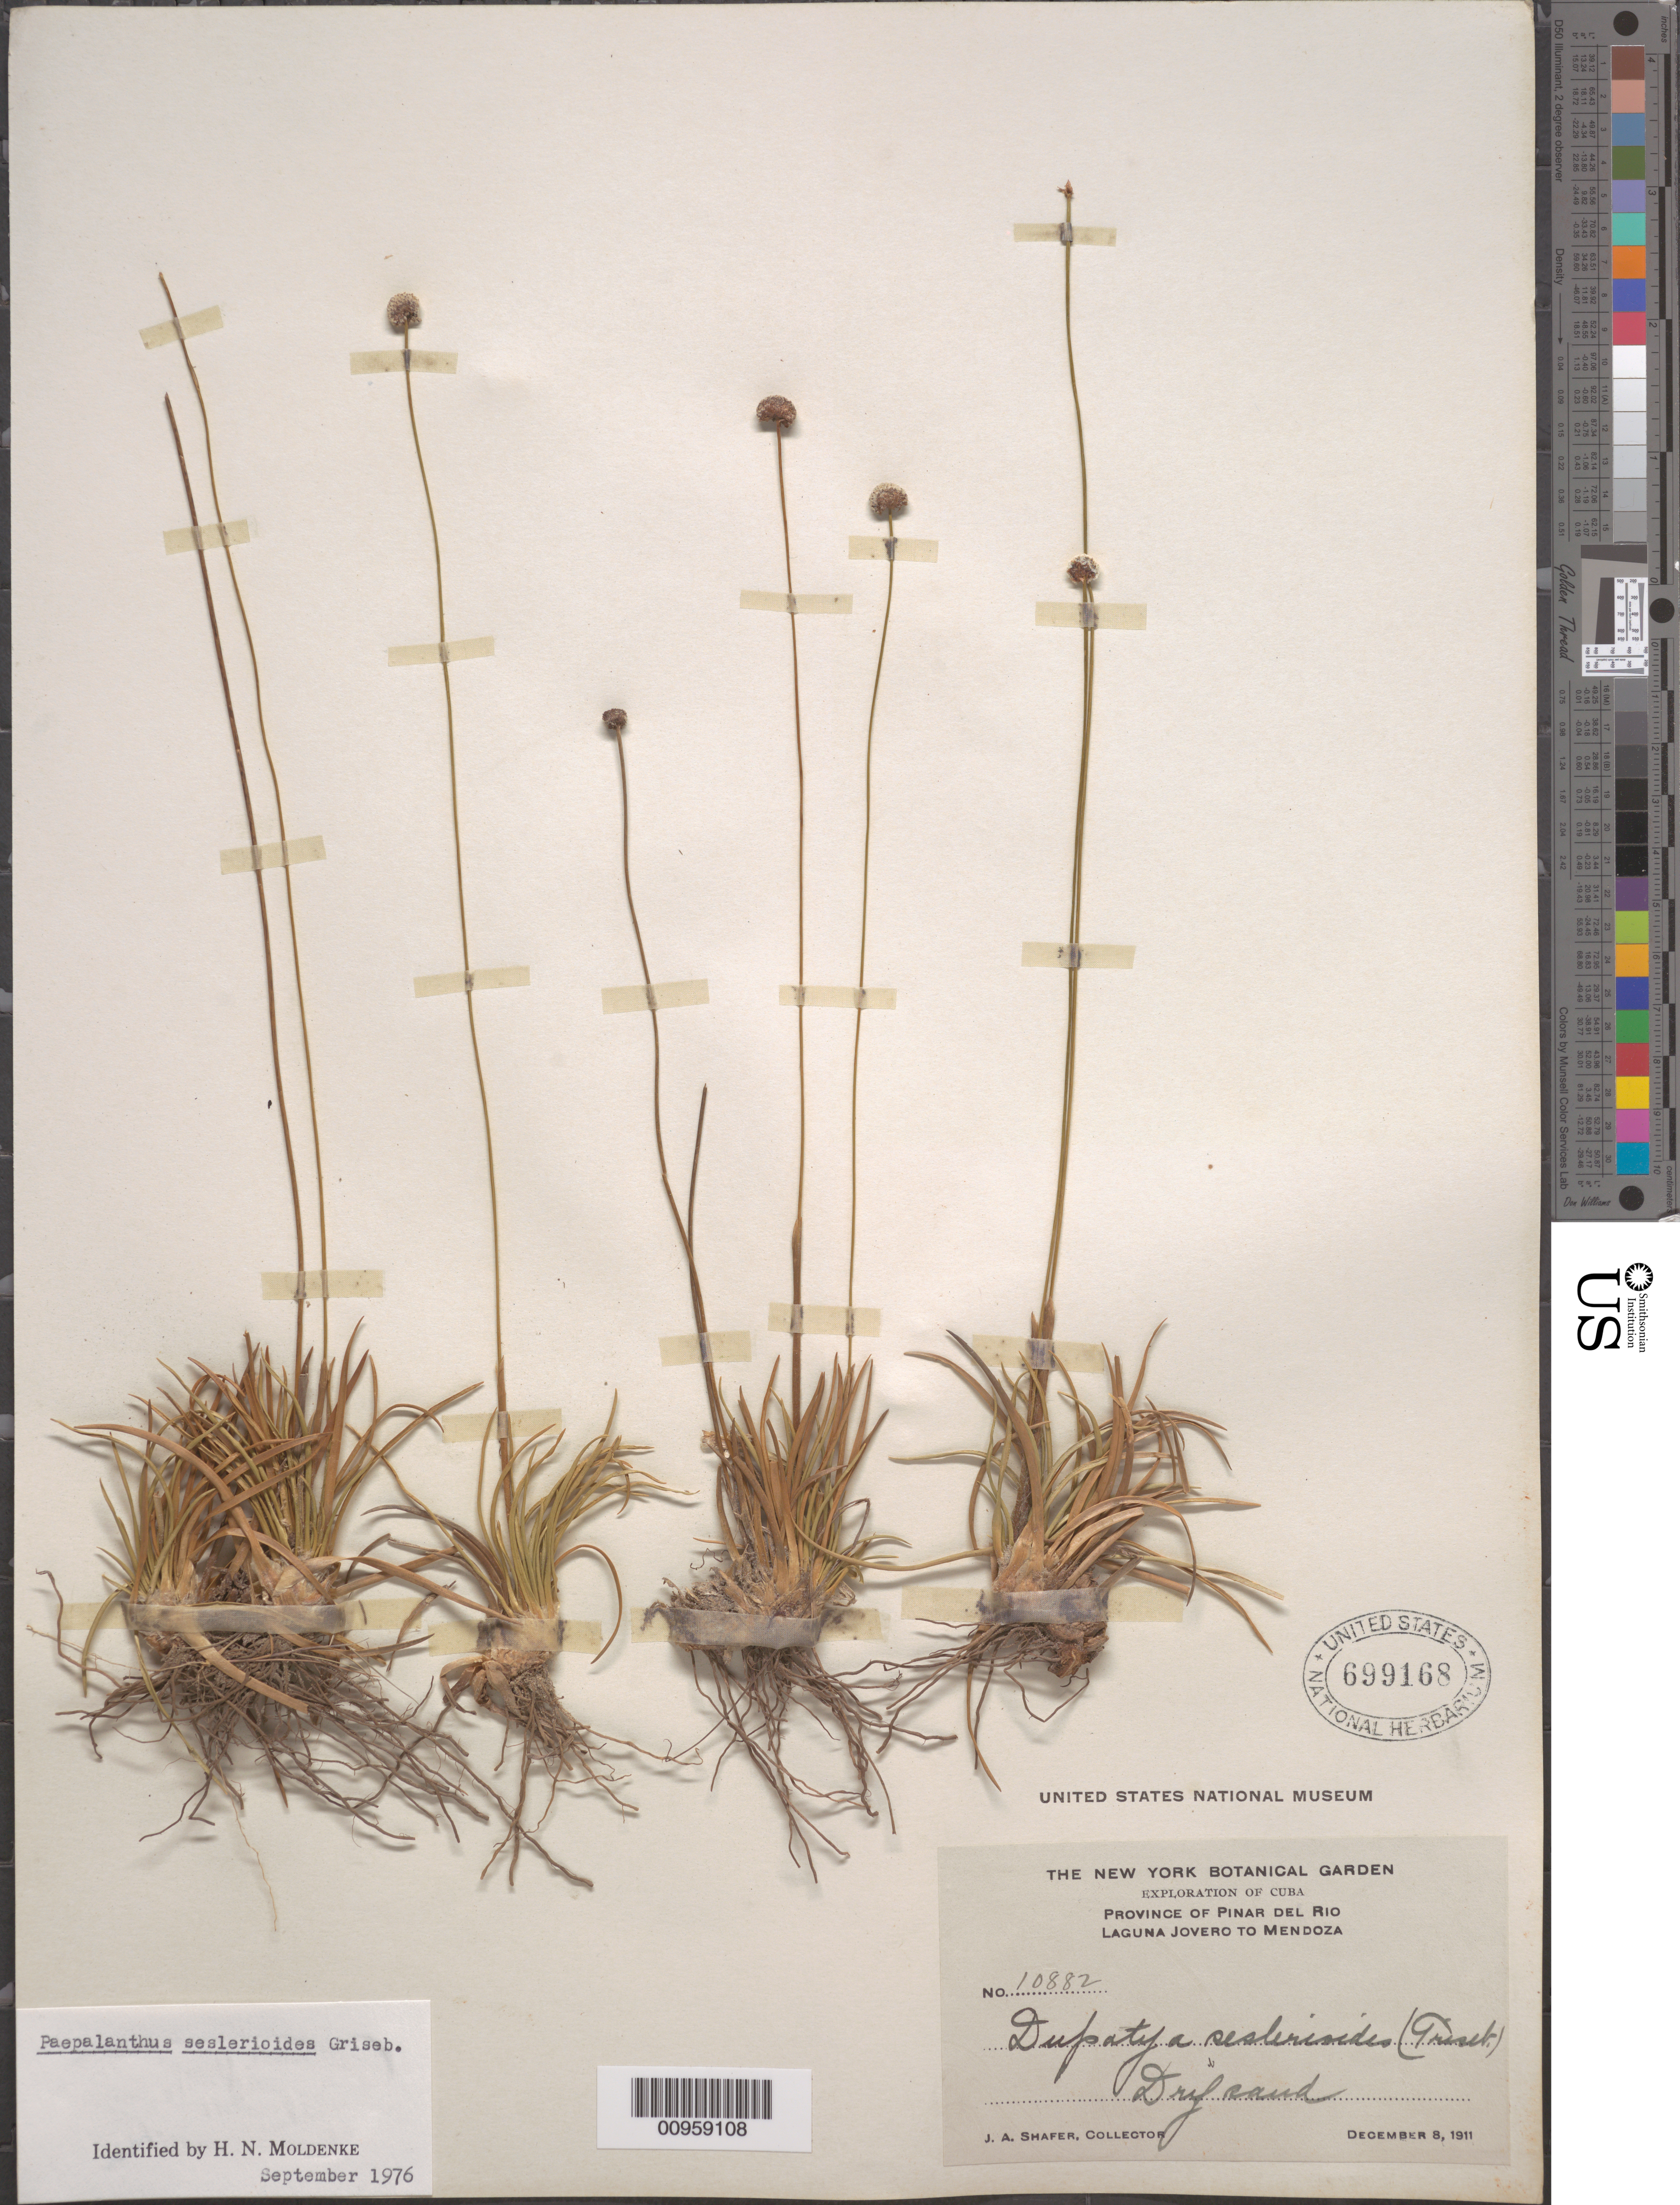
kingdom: Plantae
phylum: Tracheophyta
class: Liliopsida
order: Poales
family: Eriocaulaceae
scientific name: Giuliettia seslerioides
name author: (Griseb.) Andrino & Sano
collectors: J. A. Shafer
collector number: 10882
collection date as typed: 08 Dec 1911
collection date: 1911-12-08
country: Cuba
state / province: Pinar del Rio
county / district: Dry forest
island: Cuba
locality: Laguna Jovero to Mendoza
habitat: Dry sand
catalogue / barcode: US 699168